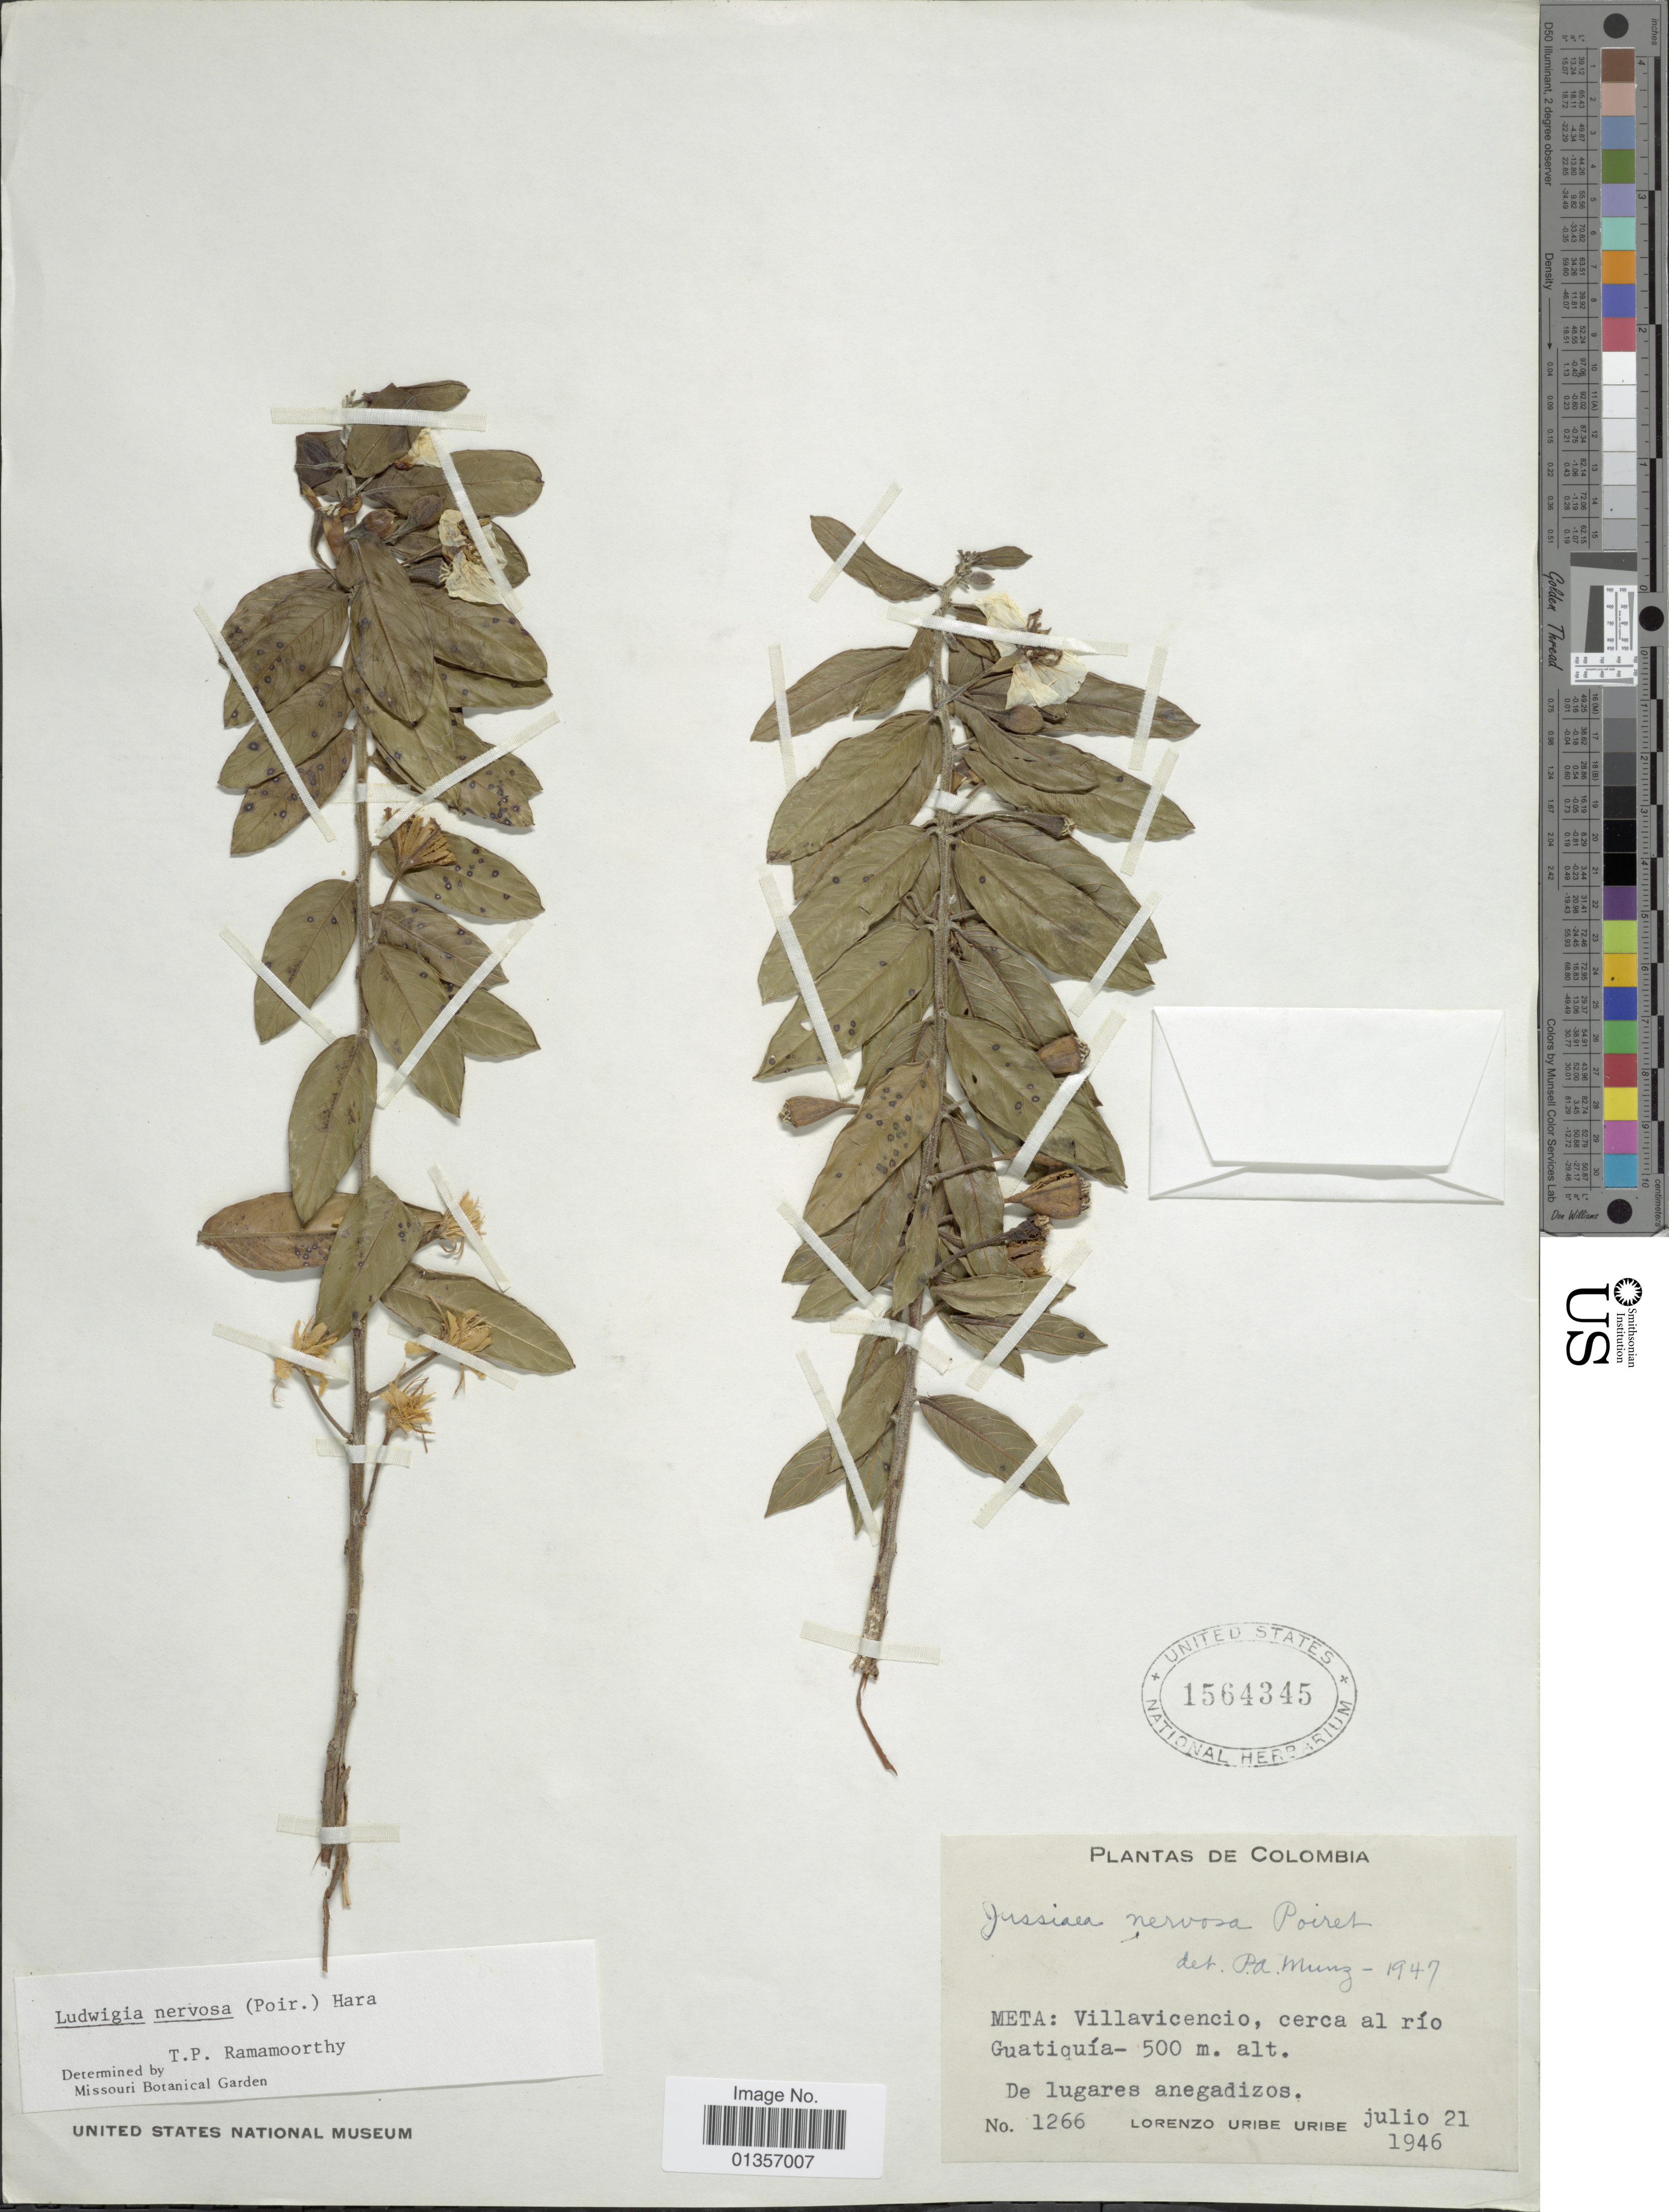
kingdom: Plantae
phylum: Tracheophyta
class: Magnoliopsida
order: Myrtales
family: Onagraceae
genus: Ludwigia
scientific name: Ludwigia nervosa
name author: (Poir.) H. Hara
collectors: L. Uribe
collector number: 1266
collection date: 1946-07-21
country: Colombia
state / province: Meta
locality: Villavicencio, cerca al río Guatiquía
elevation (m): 500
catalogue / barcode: US 1564345